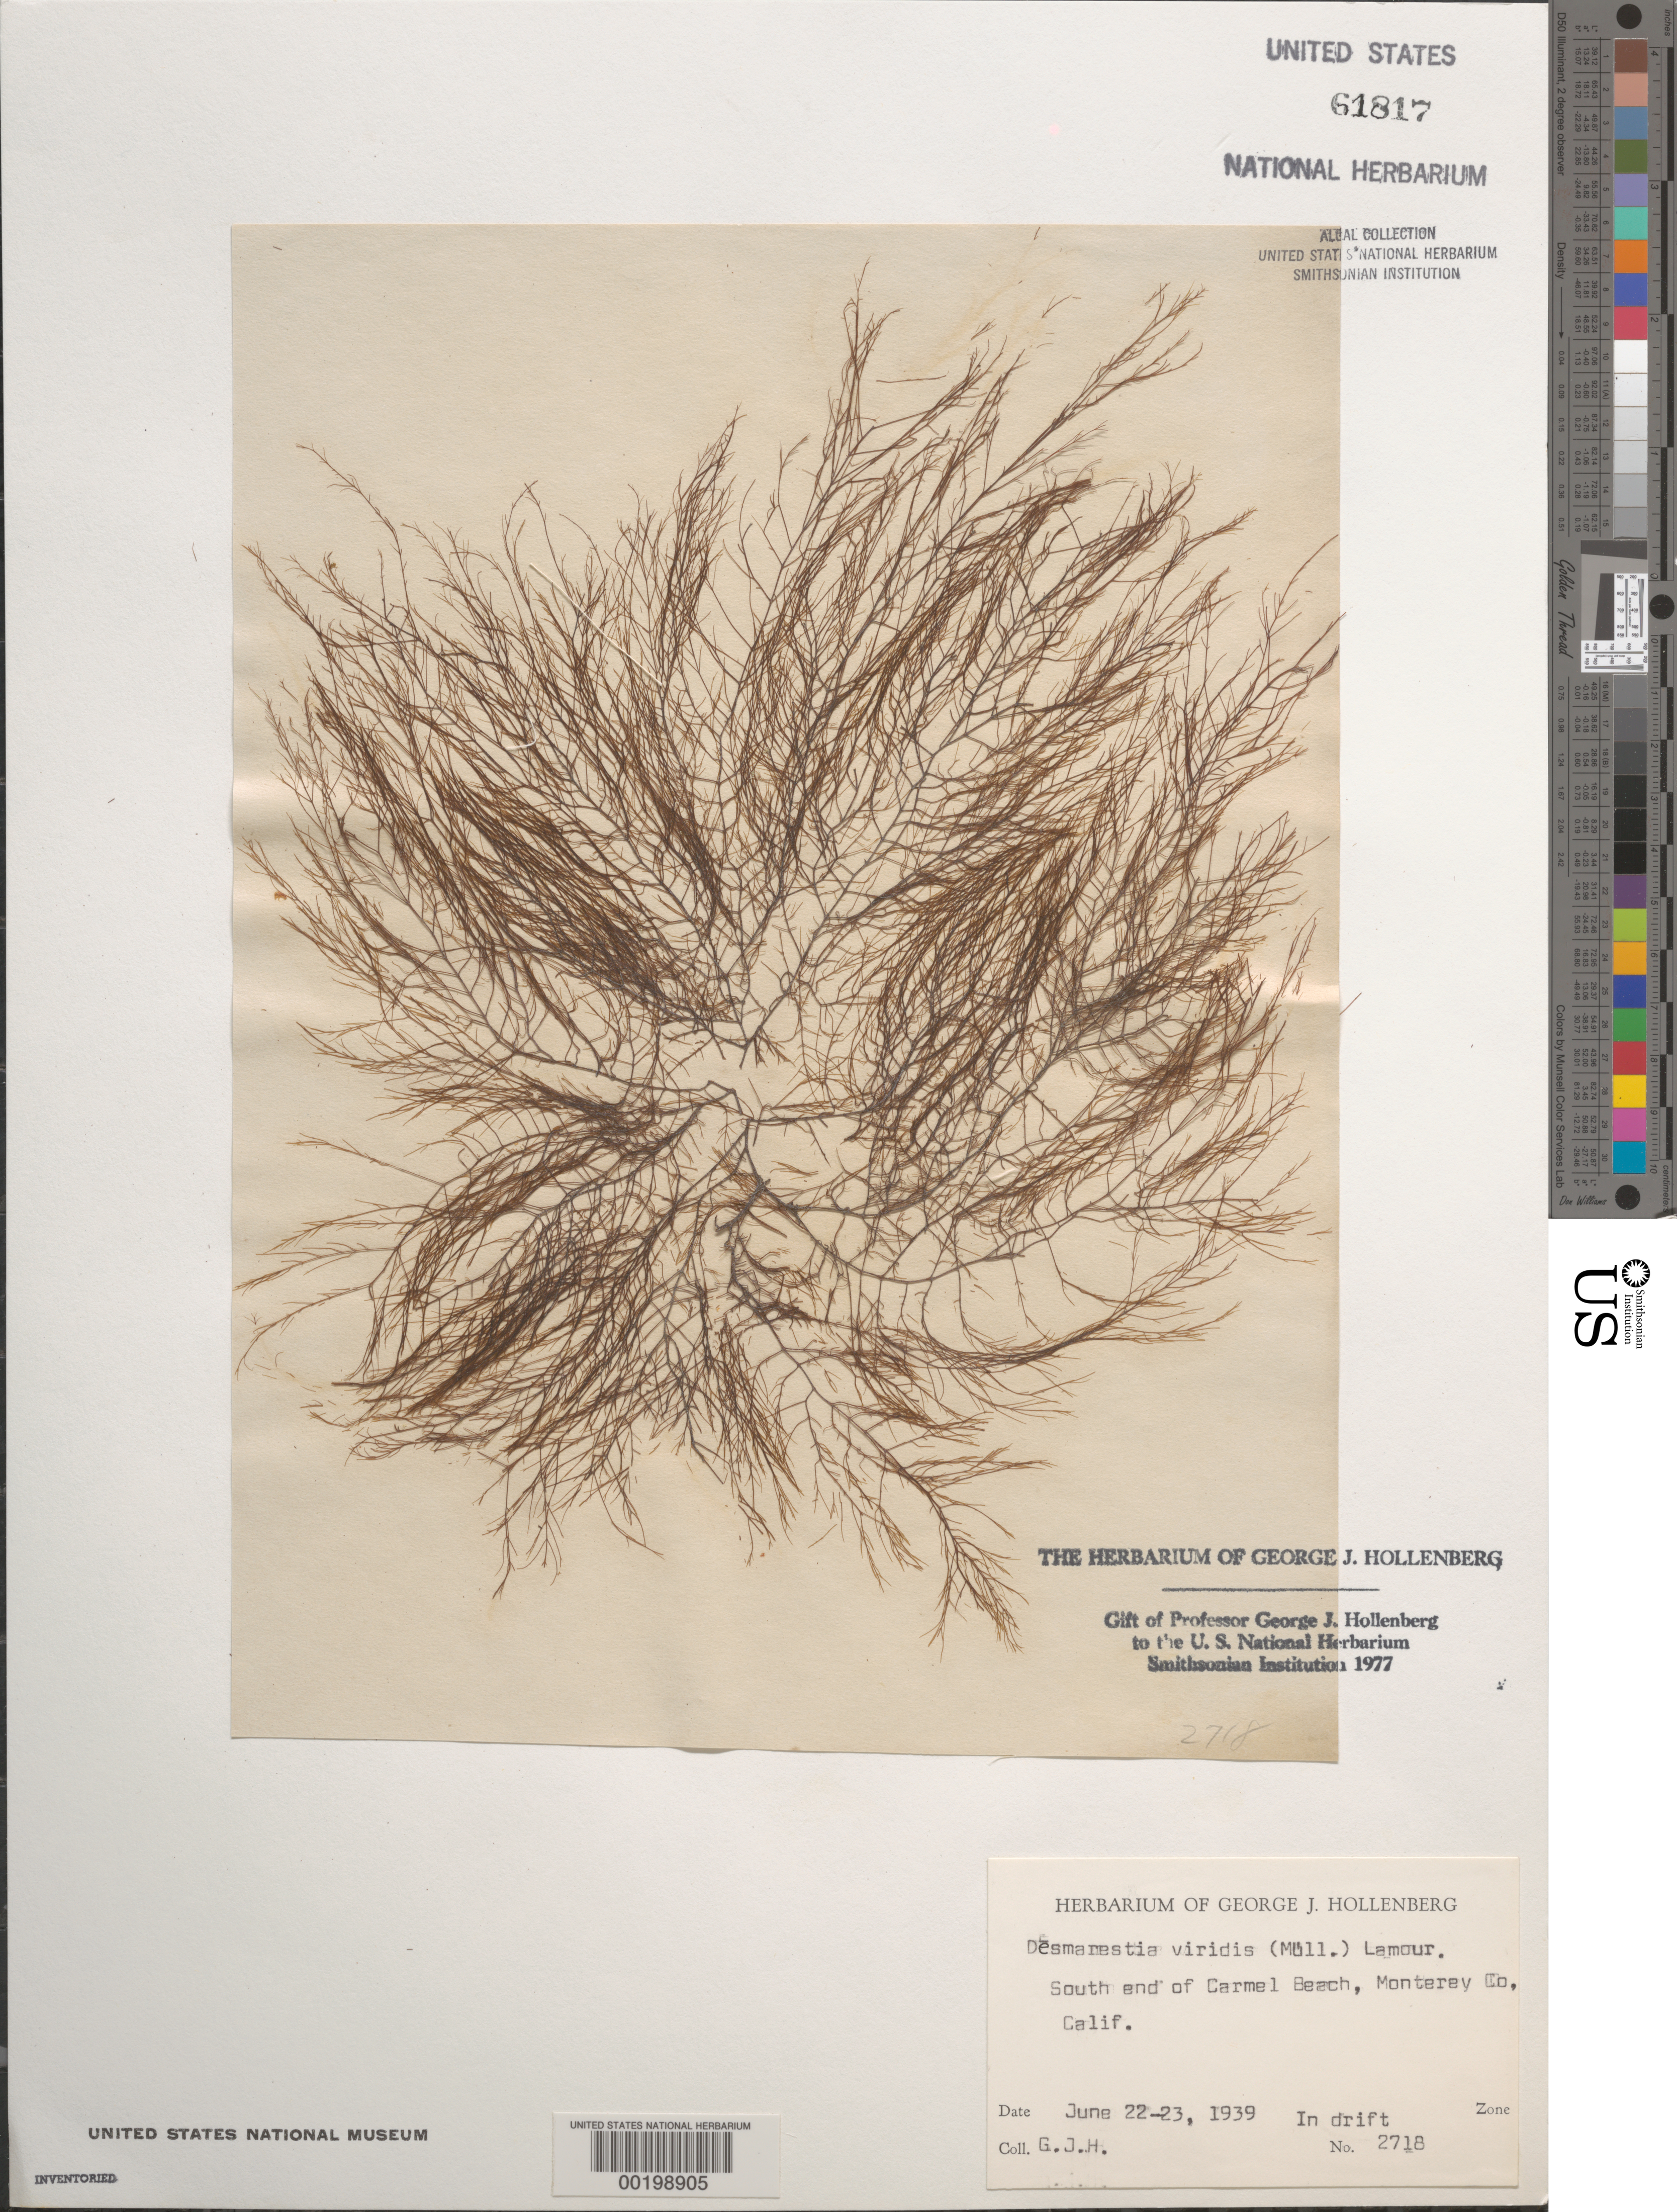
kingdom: Chromista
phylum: Ochrophyta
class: Phaeophyceae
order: Desmarestiales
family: Desmarestiaceae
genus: Desmarestia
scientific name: Desmarestia viridis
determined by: Hollenberg, George J.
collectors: G. Hollenberg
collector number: GJH 2718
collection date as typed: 22 Jun 1939 TO 23 Jun 1939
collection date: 1939-06-22/1939-06-23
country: United States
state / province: California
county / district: Monterey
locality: Carmel Beach, Monterey Peninsula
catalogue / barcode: US 61817